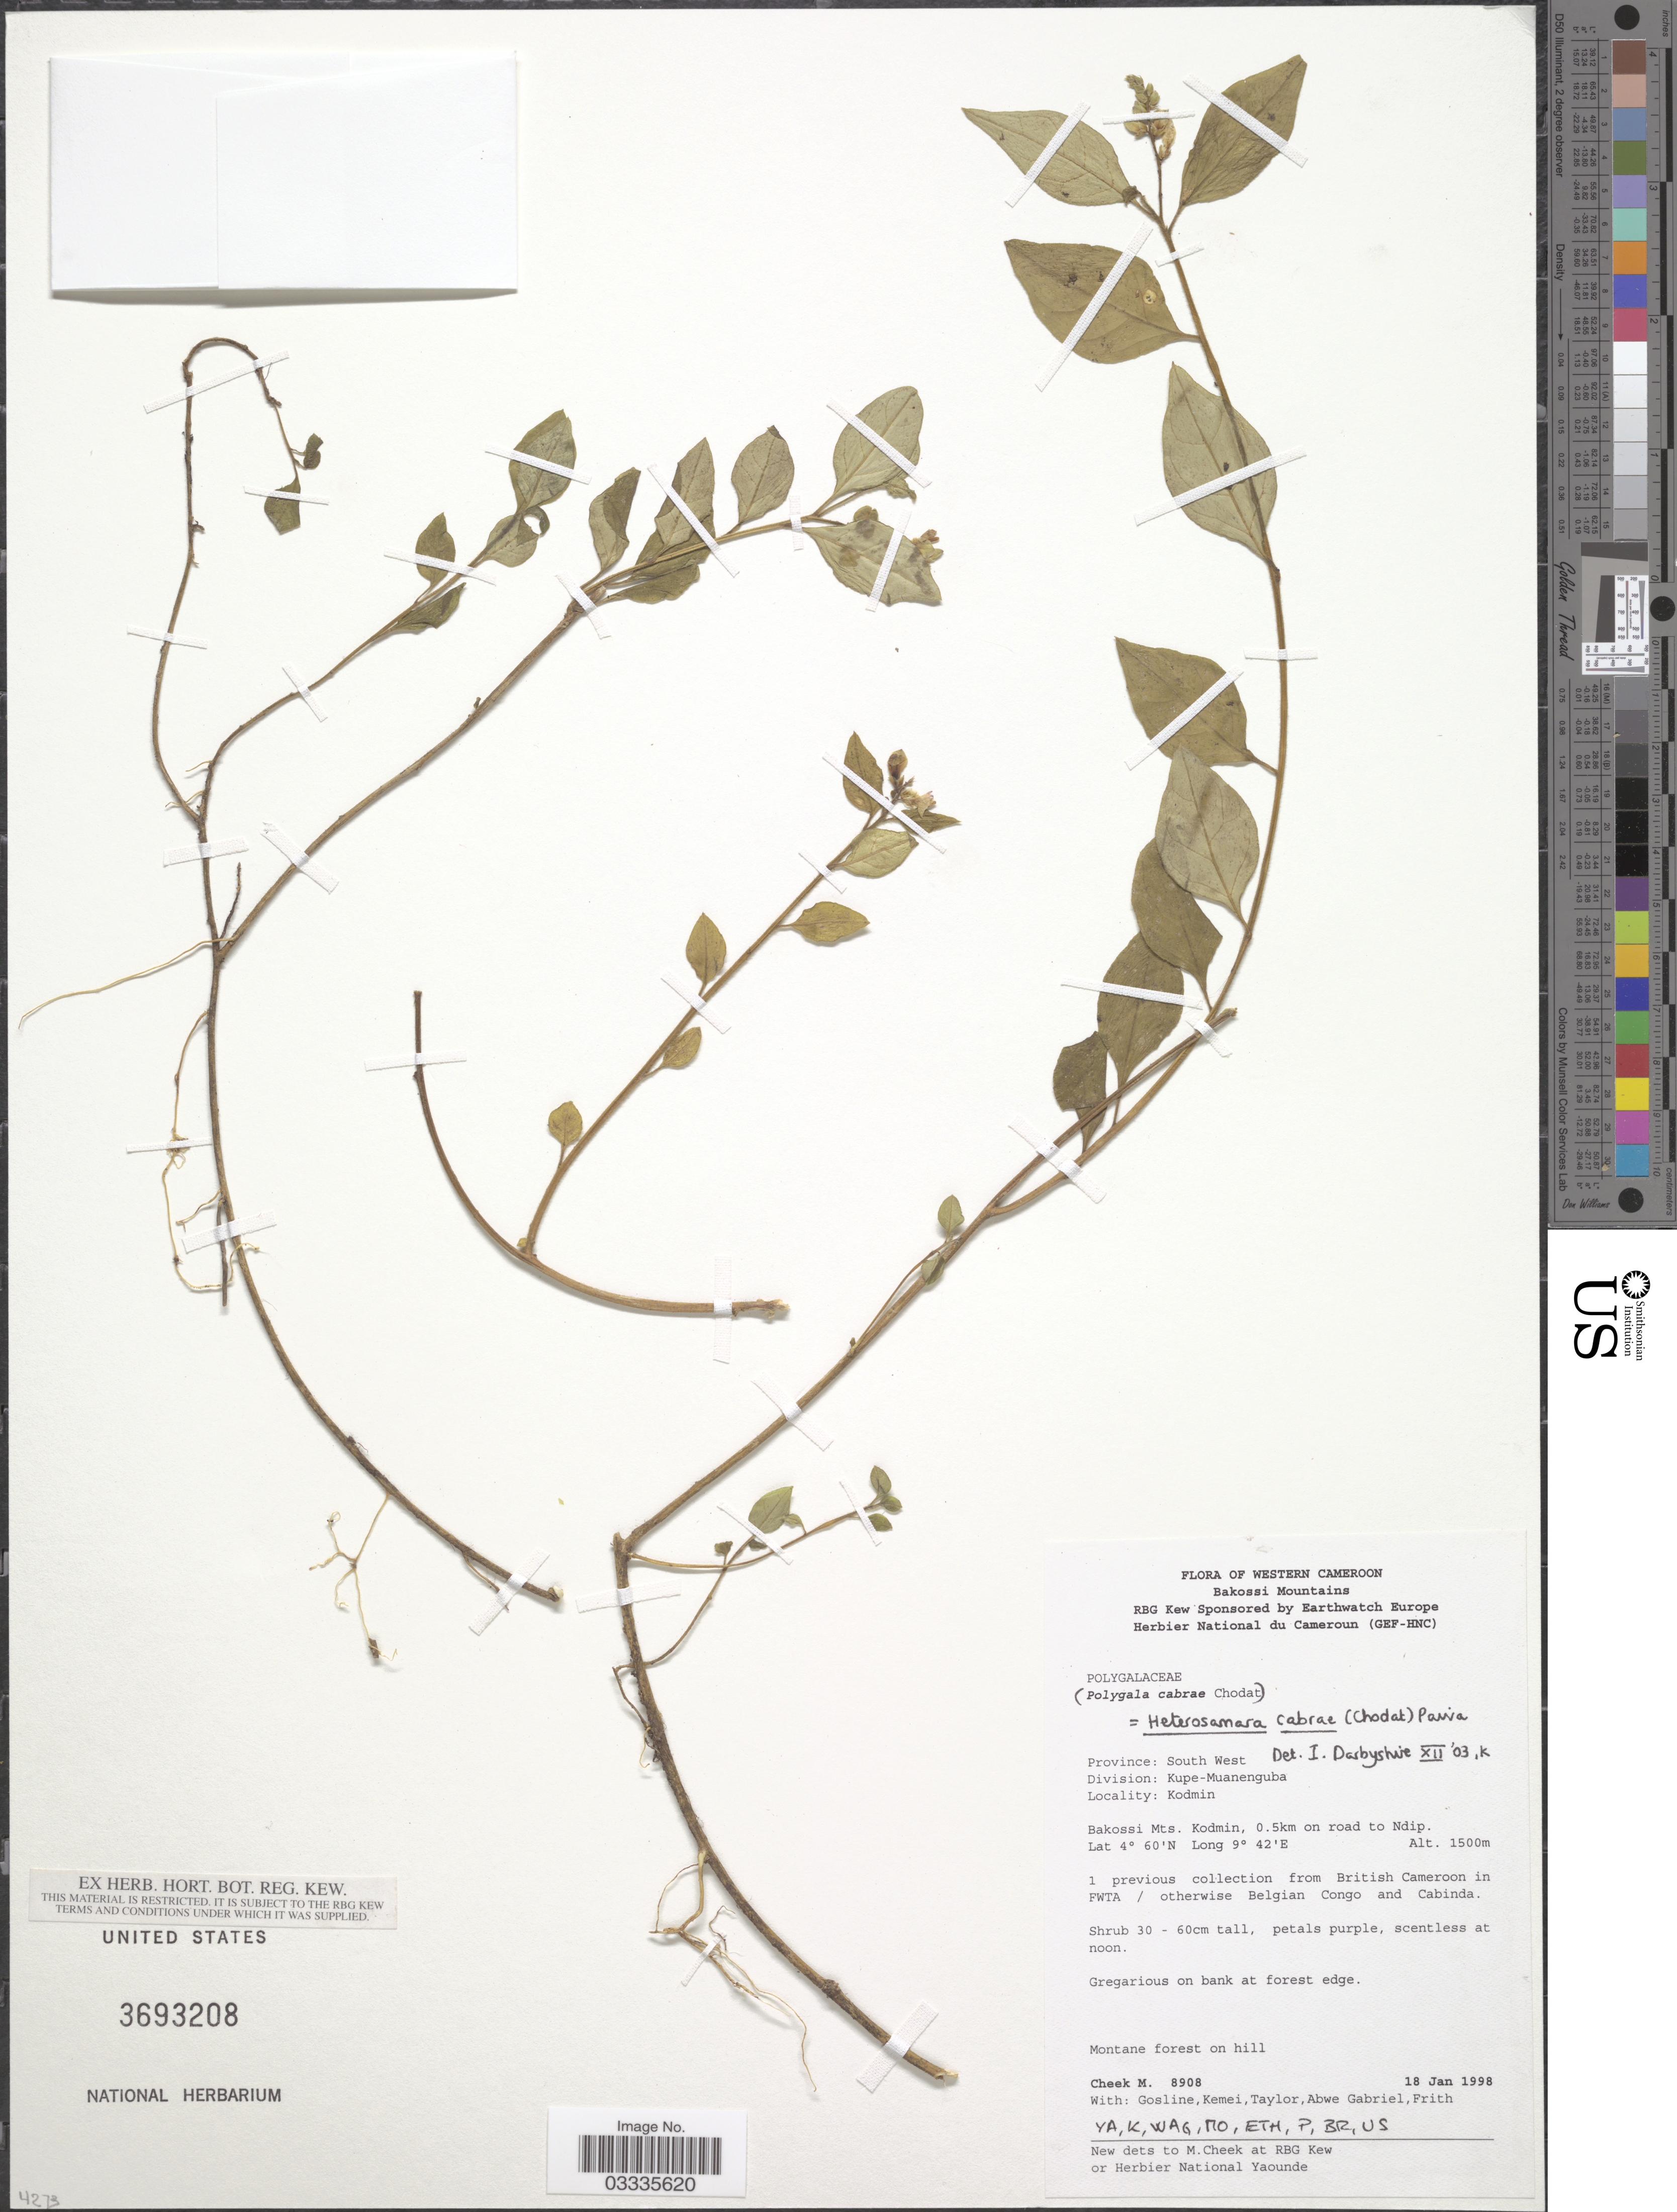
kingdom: Plantae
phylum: Tracheophyta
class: Magnoliopsida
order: Fabales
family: Polygalaceae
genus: Heterosamara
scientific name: Heterosamara cabrae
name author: (Chodat) Paiva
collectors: M. Cheek, -. Gosline, -. Kemei, -- Taylor & et al.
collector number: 8908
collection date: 1998-01-18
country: Cameroon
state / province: Sud-Ouest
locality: Western Cameroon. Province: South West. Division: Kupe-Muanenguba. Kodmin. Bakossi Mts. Kodmin, 0.5km on road to Ndip.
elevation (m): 1500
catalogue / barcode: US 3693208